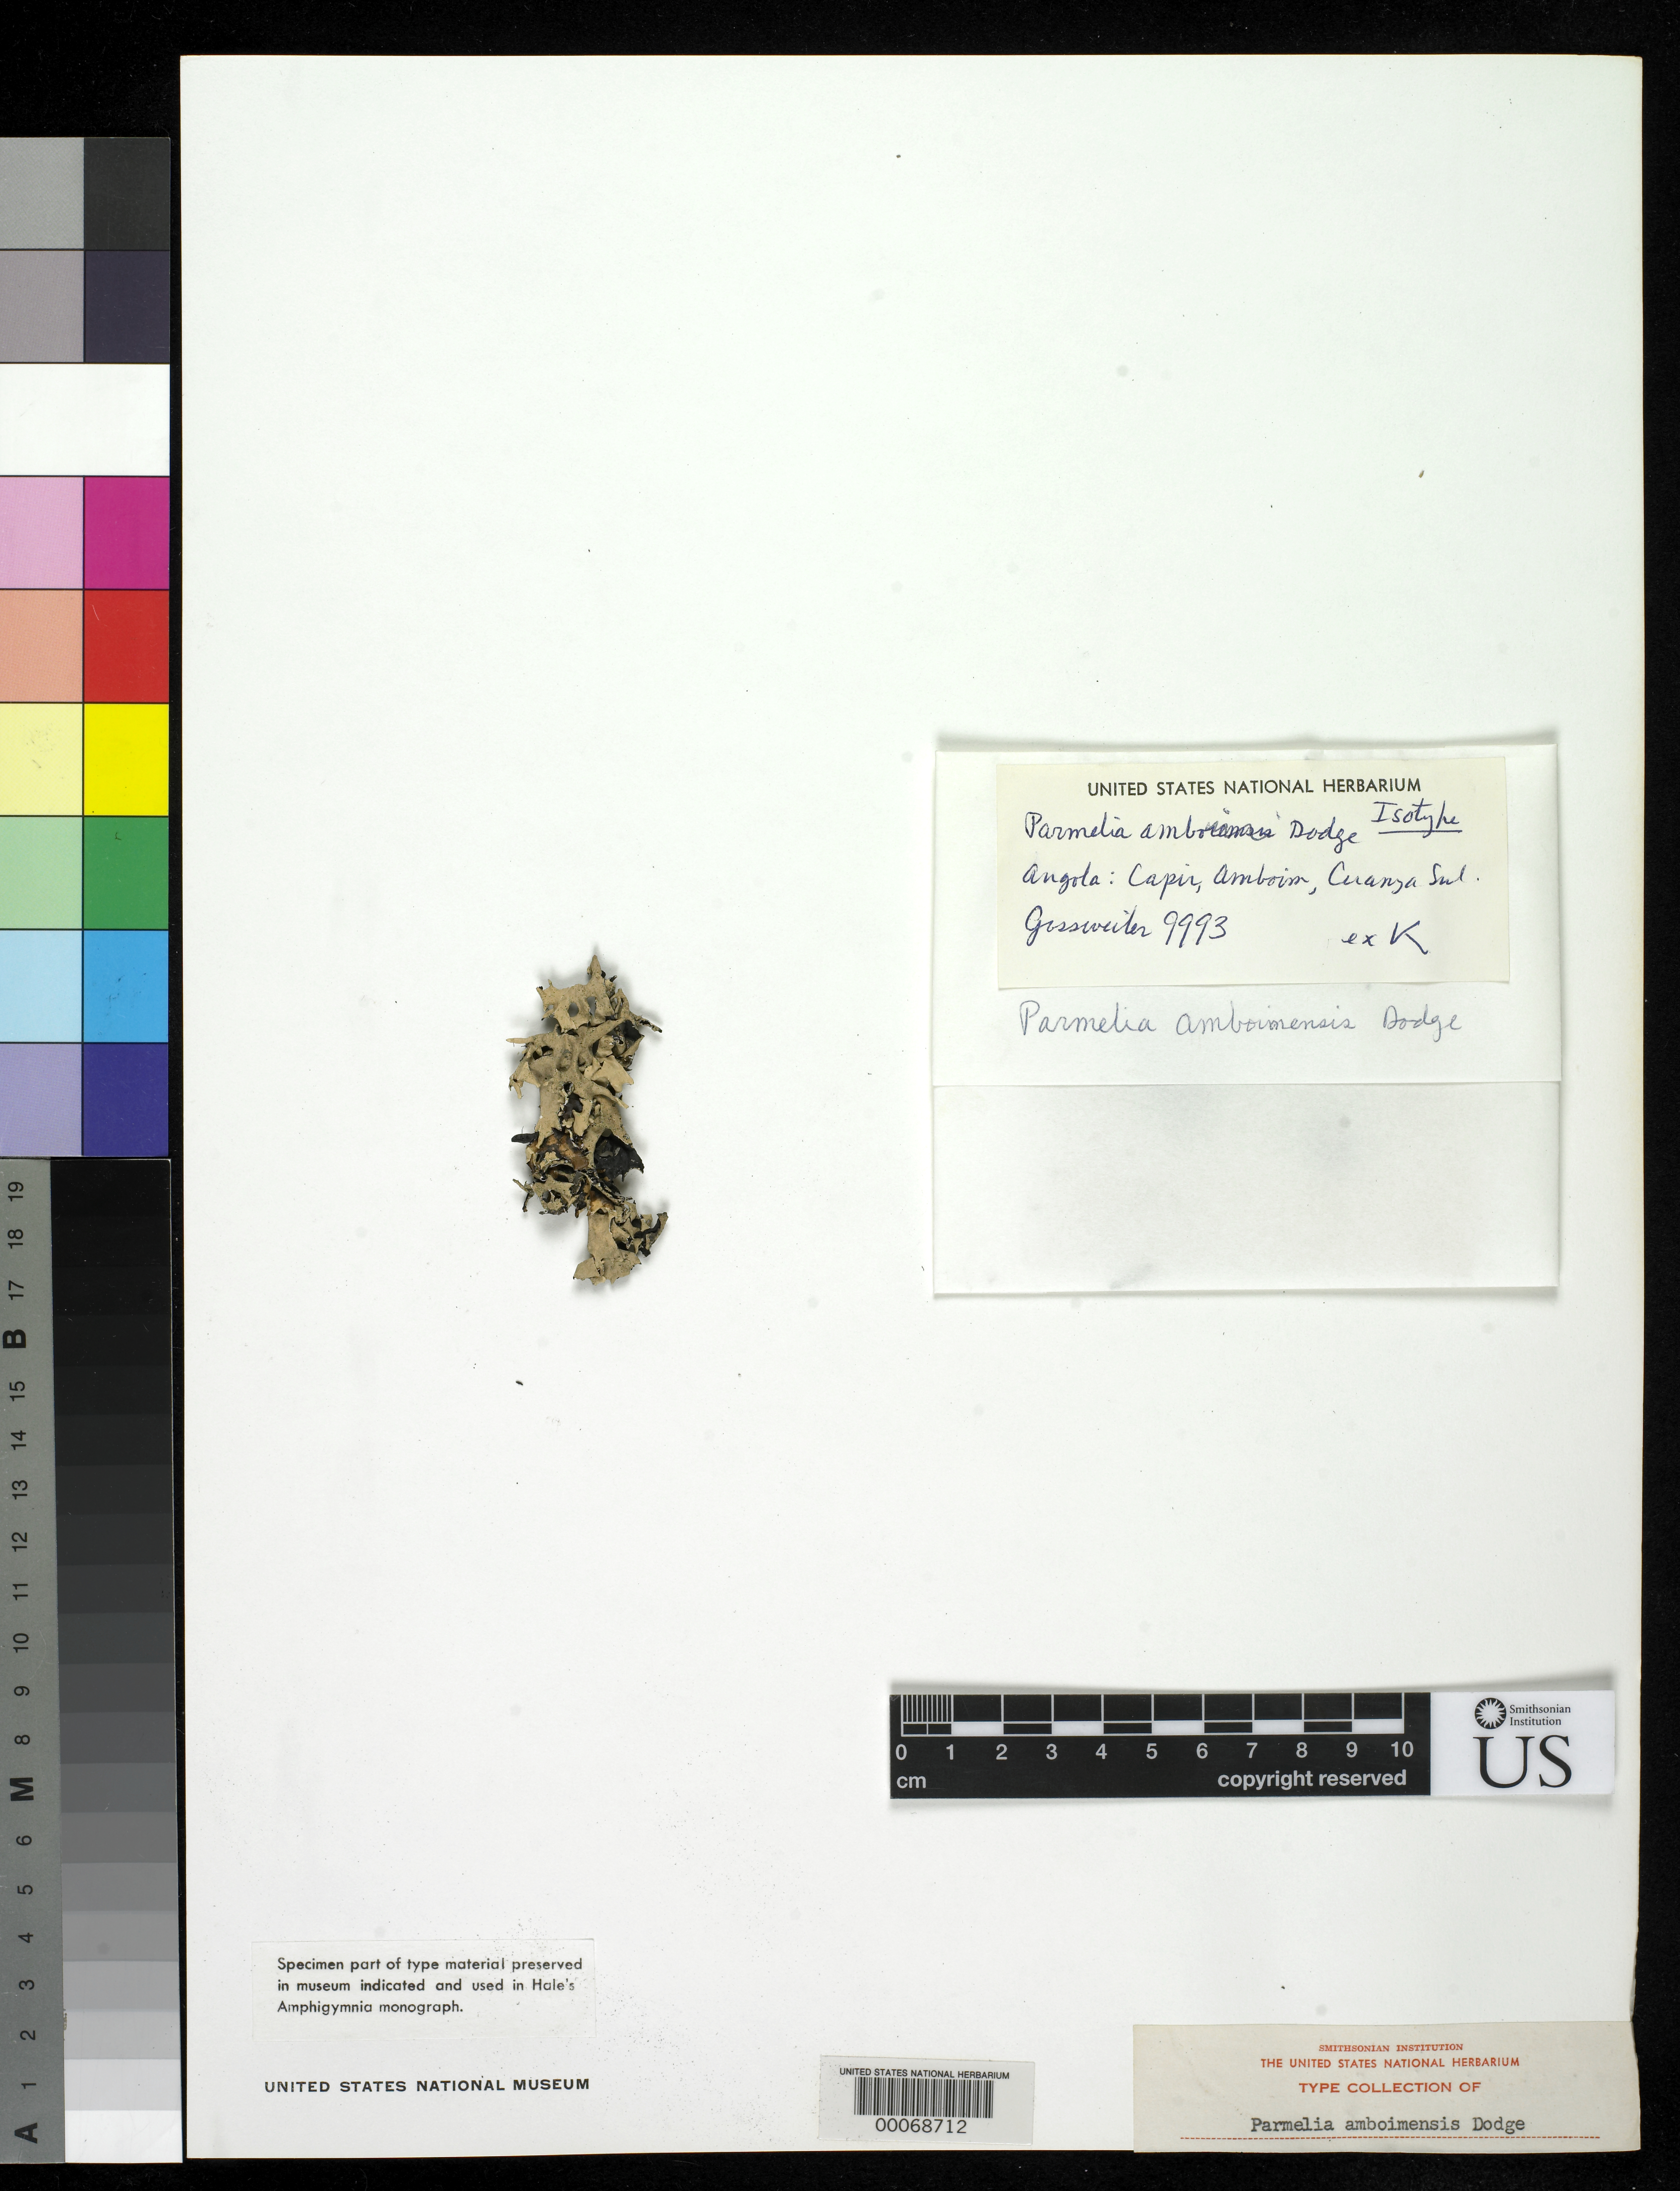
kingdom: Fungi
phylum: Ascomycota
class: Lecanoromycetes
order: Lecanorales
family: Parmeliaceae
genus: Parmelia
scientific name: Parmelia amboimensis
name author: C.W. Dodge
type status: Isotype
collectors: J. Gossweiler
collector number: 9993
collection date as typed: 27 Jan 1933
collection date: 1933-01-27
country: Angola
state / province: Cuanza Sul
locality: Amboim, Capir near Carloaongo-Cuvo River.